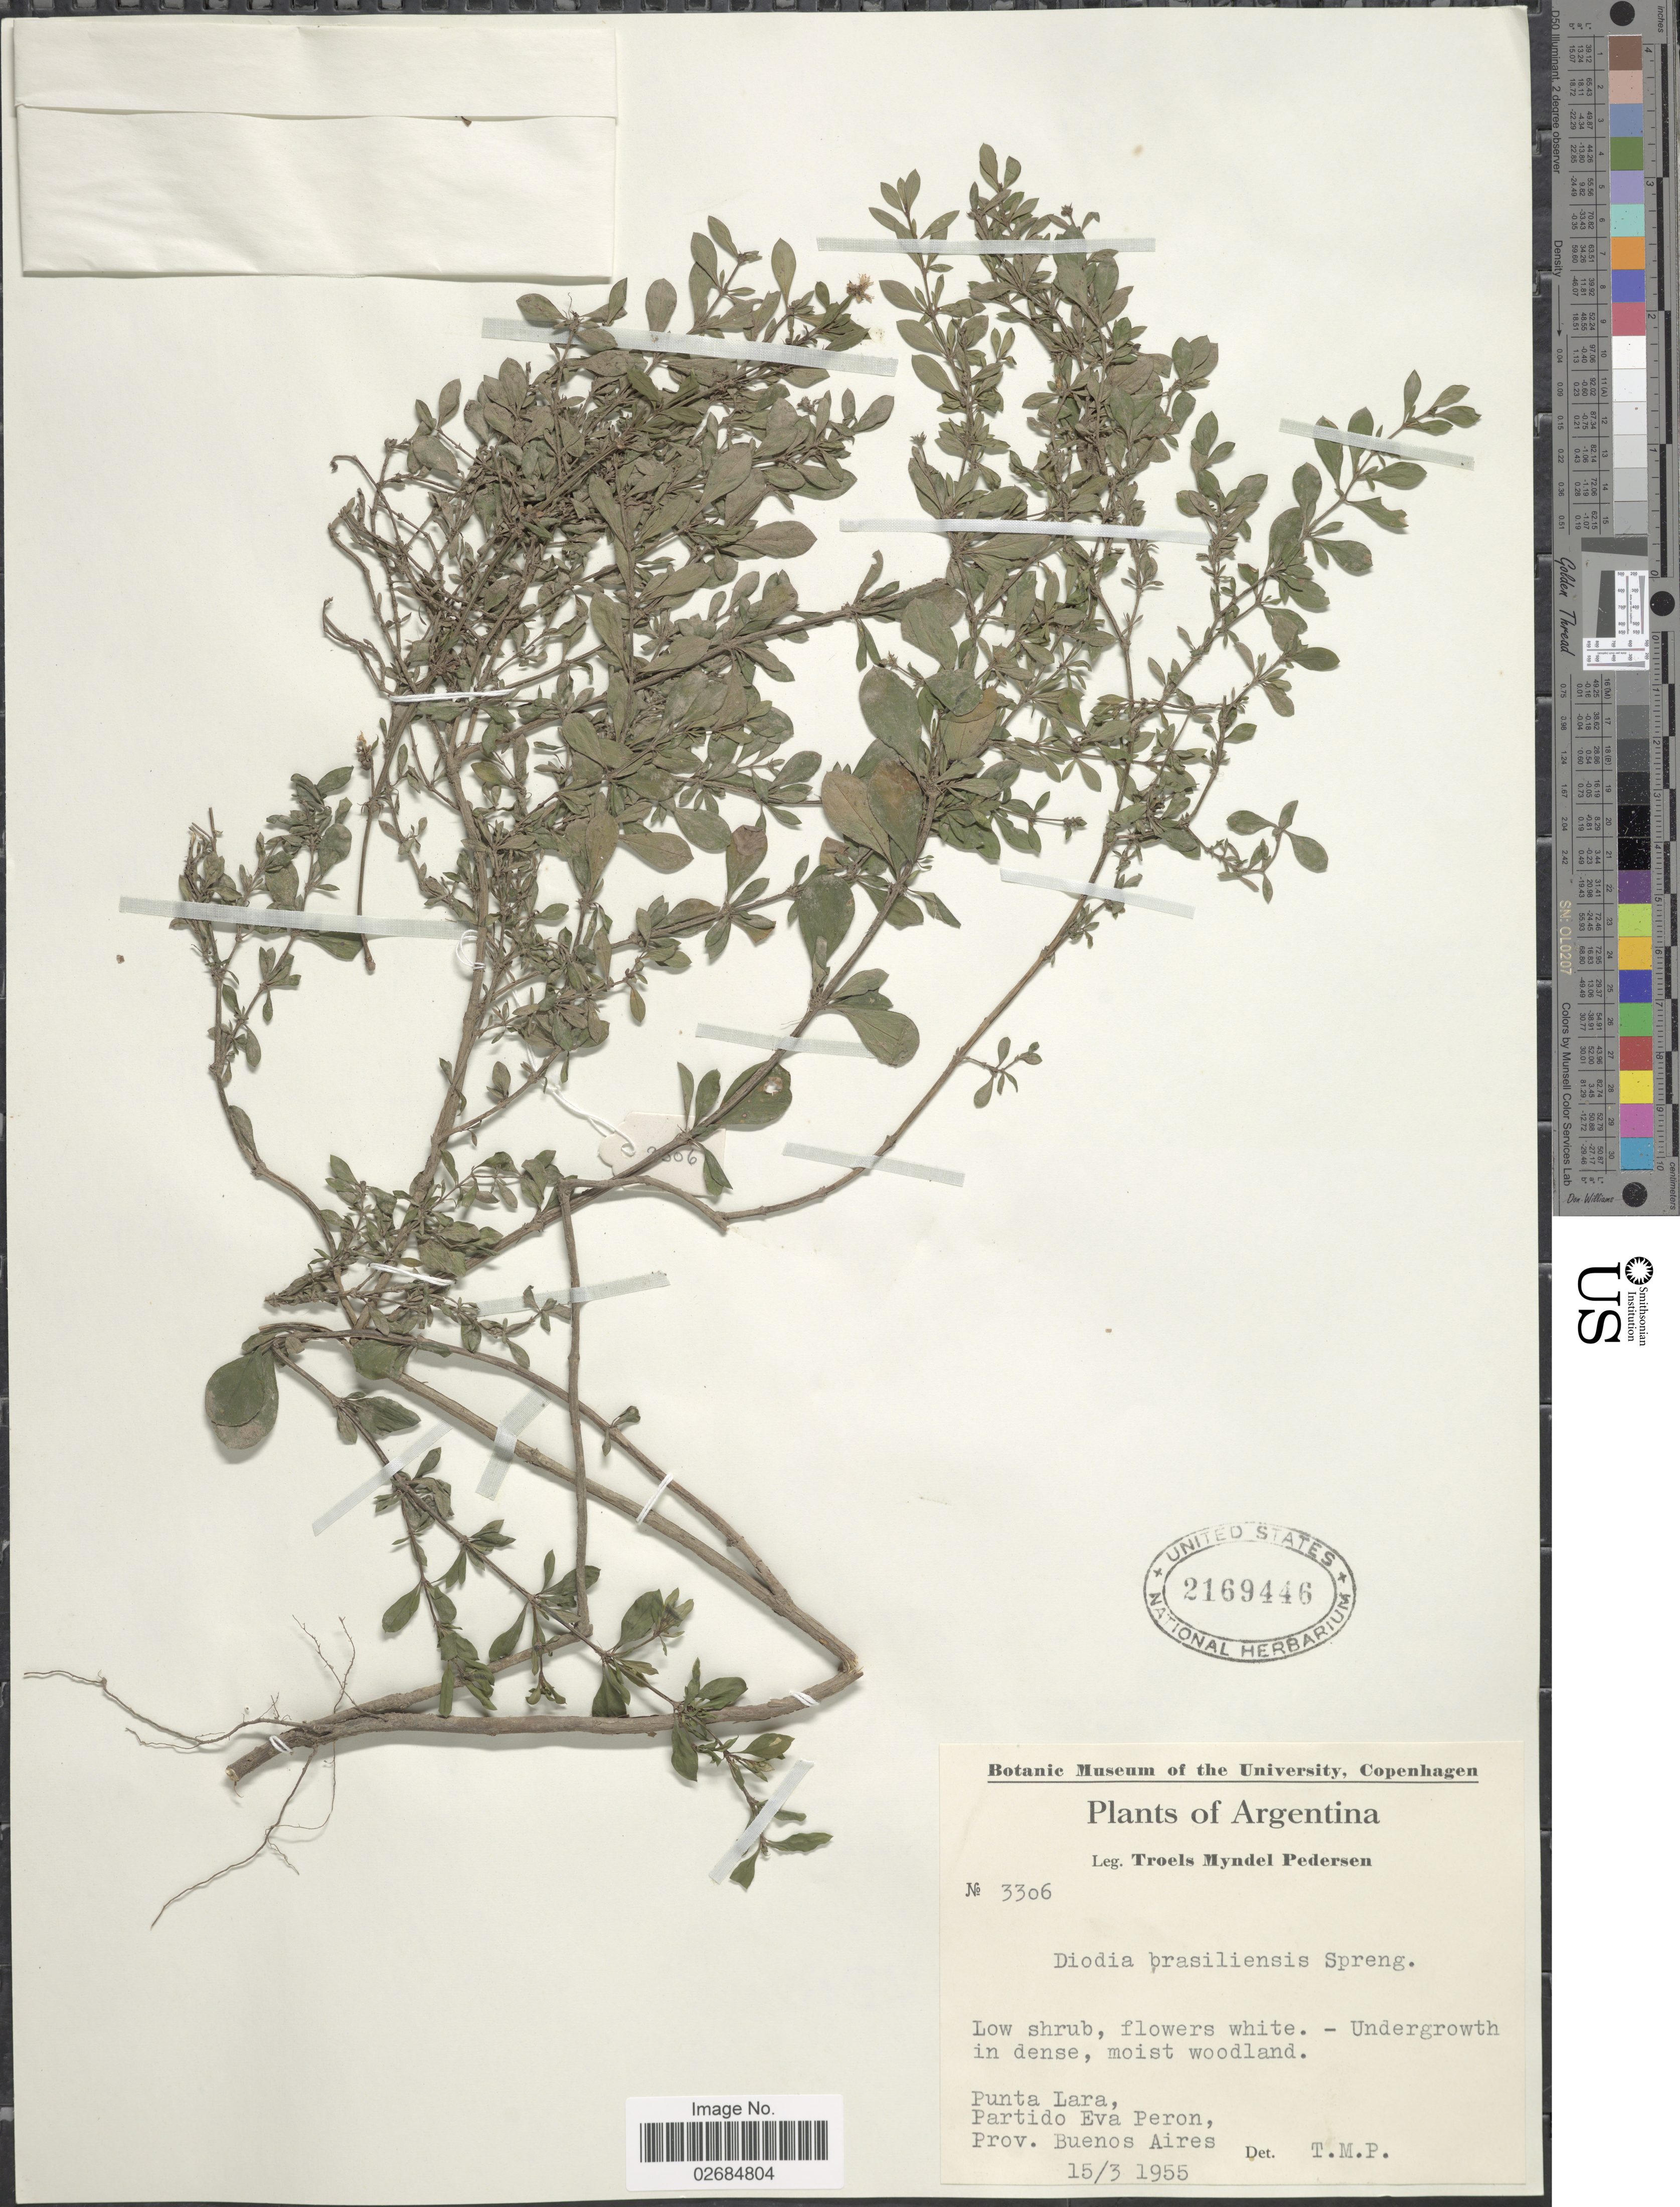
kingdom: Plantae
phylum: Tracheophyta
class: Magnoliopsida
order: Gentianales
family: Rubiaceae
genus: Diodia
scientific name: Diodia brasiliensis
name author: Spreng.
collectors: T. Pederson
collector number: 3306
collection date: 1955-03-15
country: Argentina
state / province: Buenos Aires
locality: Undergrowth in desen, moist woodland, Punta Lara, Partido Eva Perob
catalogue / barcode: US 2169446